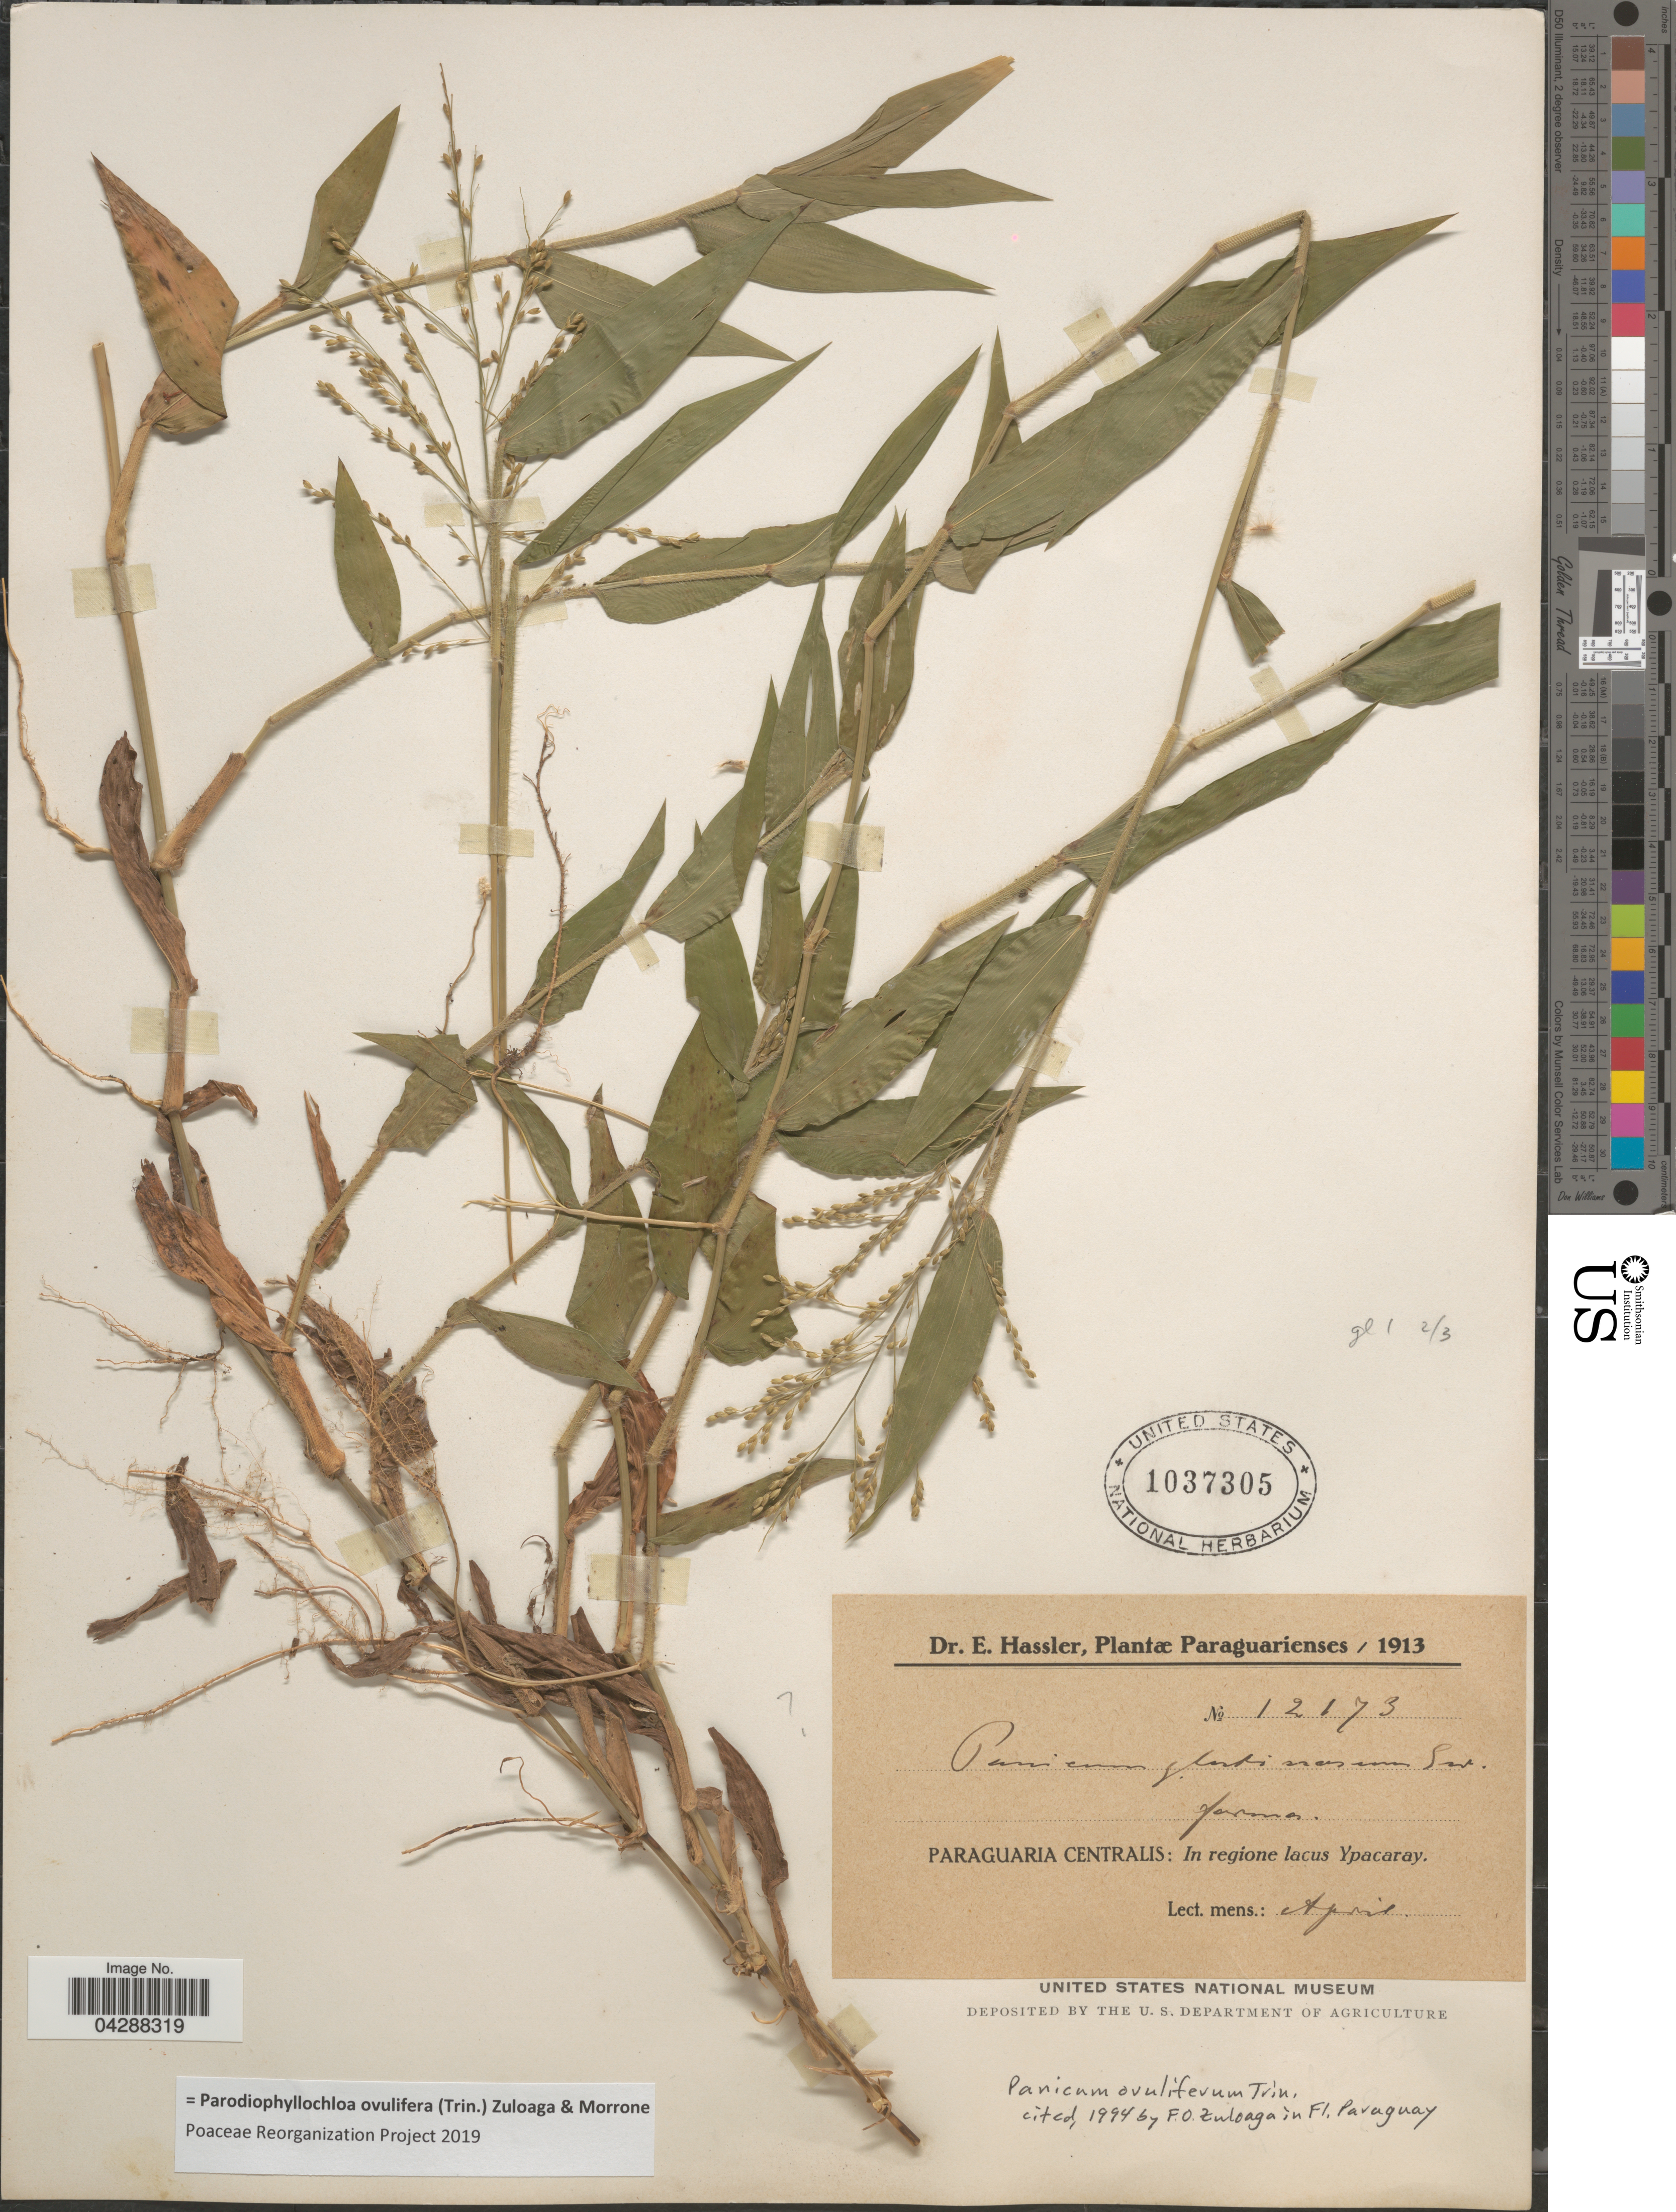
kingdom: Plantae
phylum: Tracheophyta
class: Liliopsida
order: Poales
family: Poaceae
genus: Parodiophyllochloa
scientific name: Parodiophyllochloa ovulifera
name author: (Trin.) Zuloaga & Morrone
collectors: E. Hassler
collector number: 12173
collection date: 1913-04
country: Paraguay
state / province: Paraguari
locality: Paraguaria Centralis: In regione lacus Ypacaray.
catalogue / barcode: US 1037305